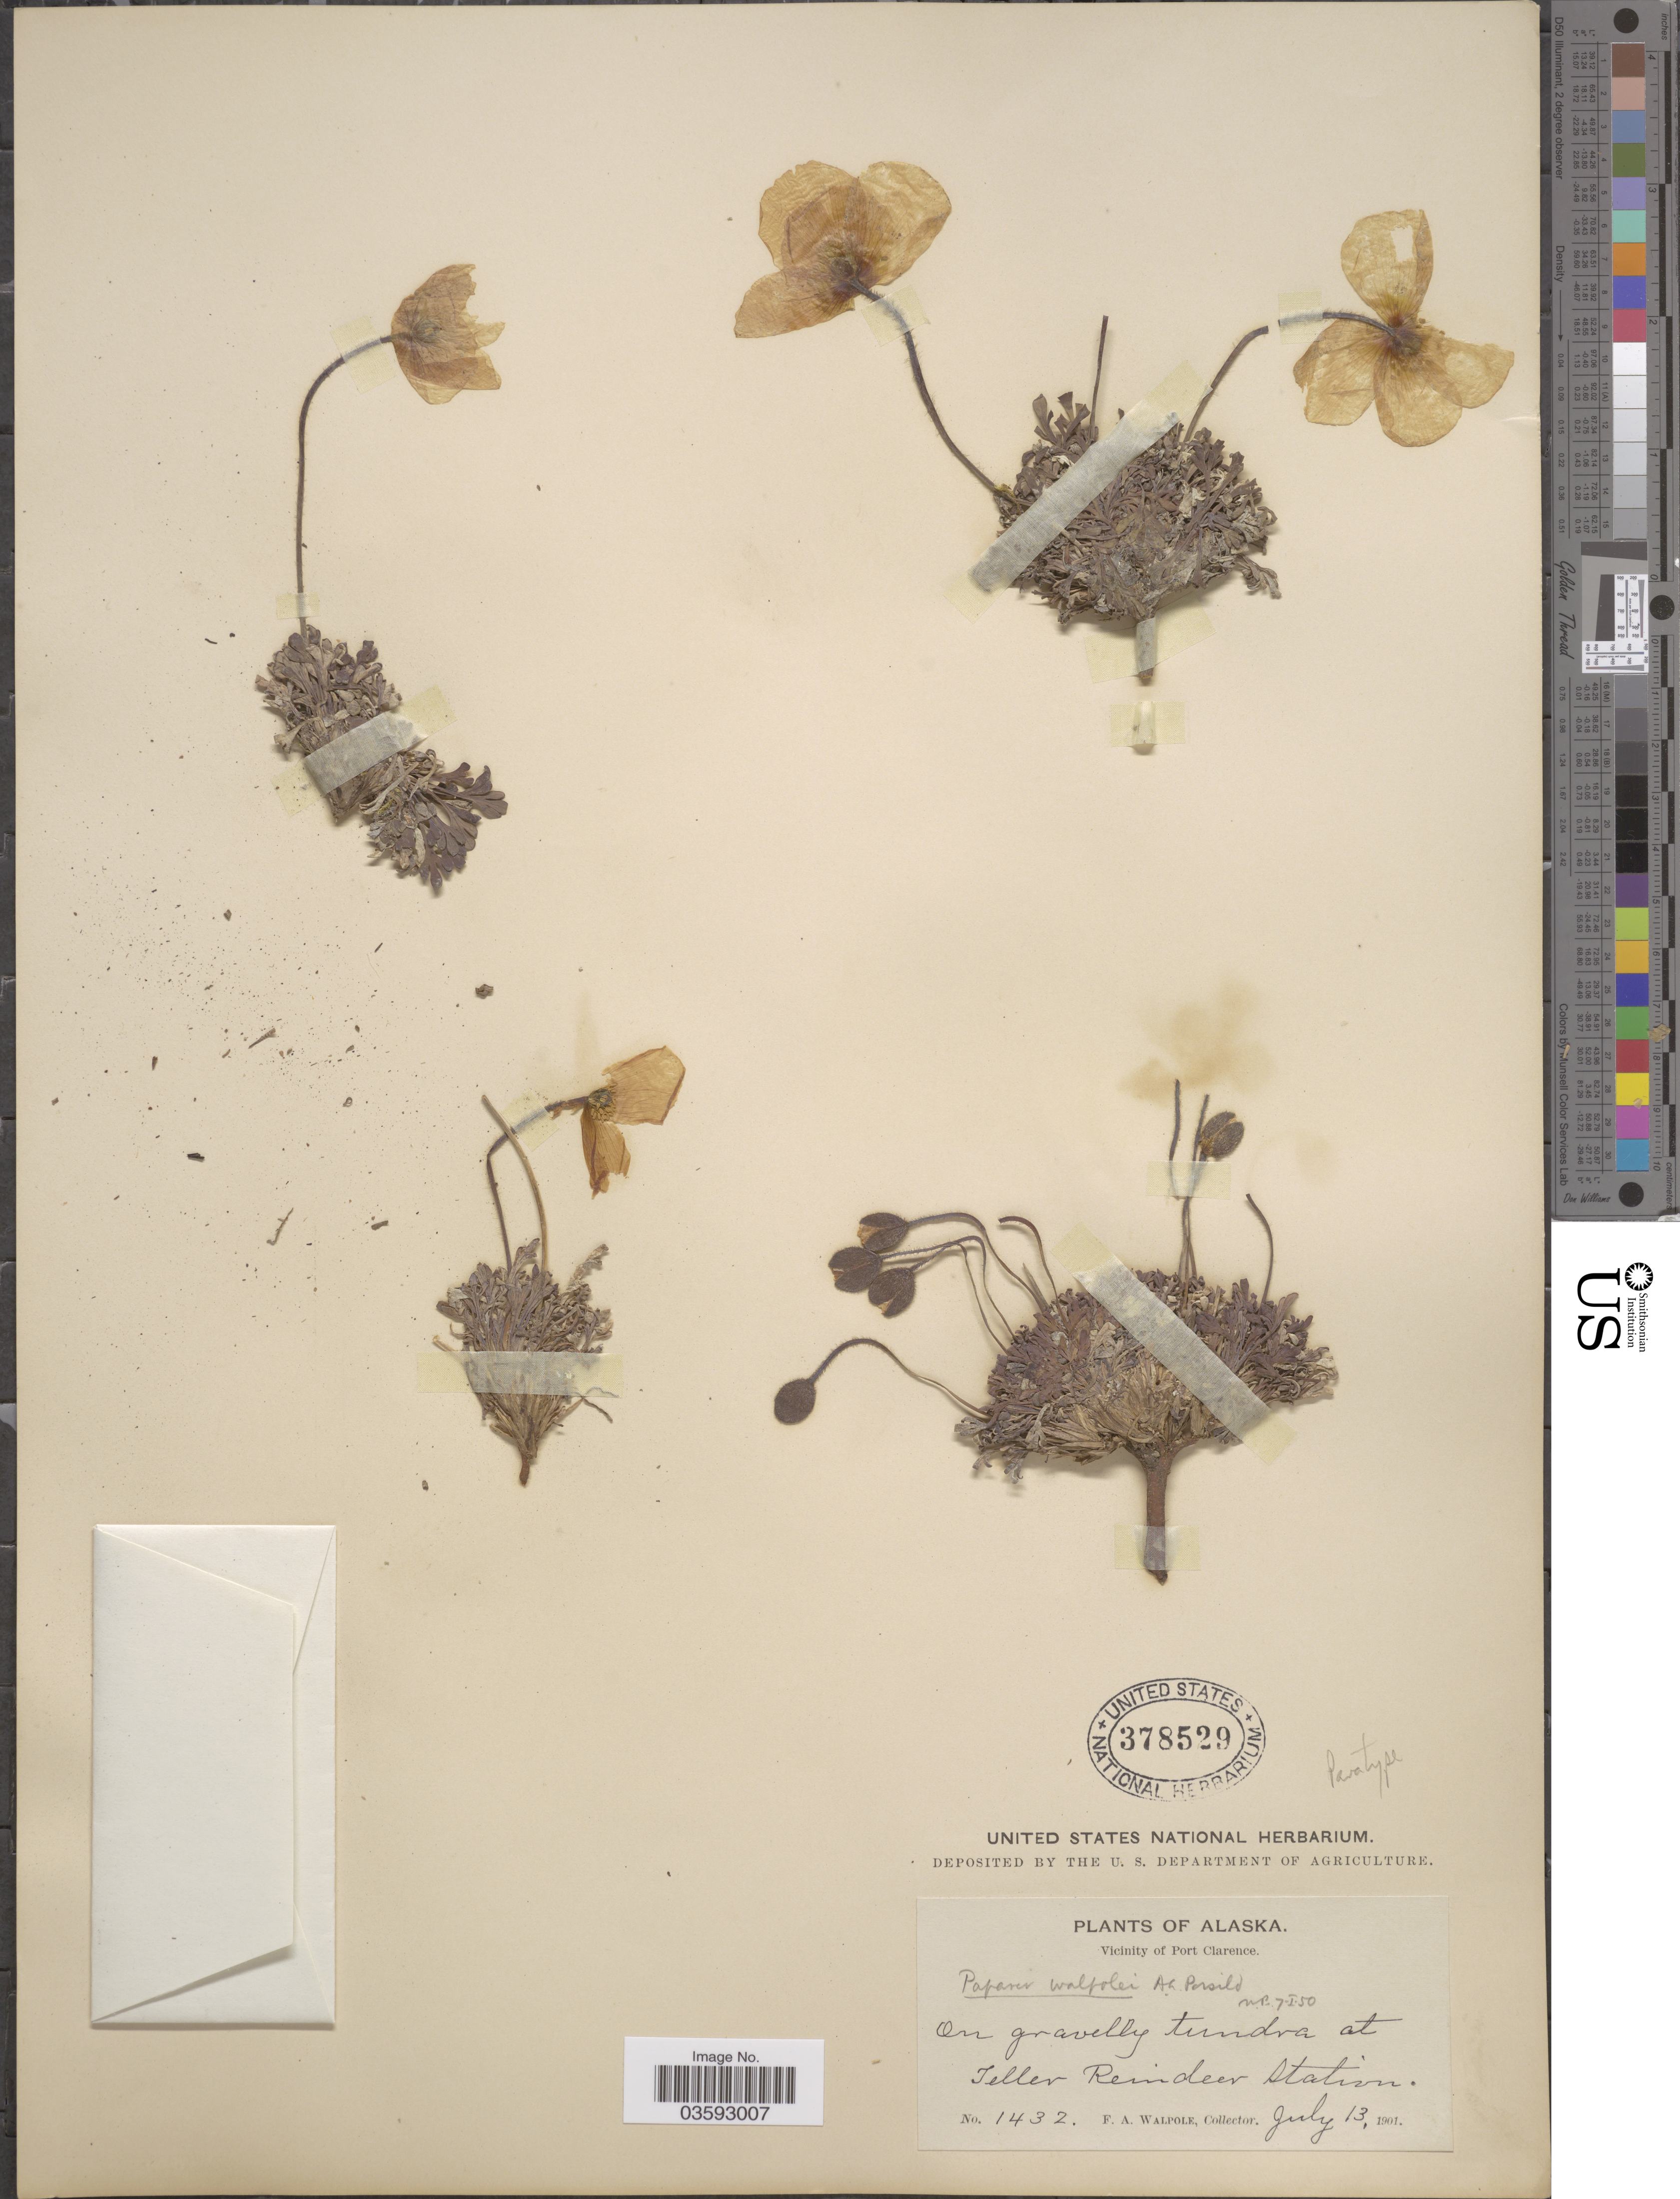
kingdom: Plantae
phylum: Tracheophyta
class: Magnoliopsida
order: Ranunculales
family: Papaveraceae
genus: Papaver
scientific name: Papaver walpolei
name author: A.E. Porsild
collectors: F. Walpole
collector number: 1432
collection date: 1901-07-13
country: United States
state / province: Alaska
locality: Vicinity of Port Clarence. At Teller Reindeer Station.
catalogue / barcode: US 378529